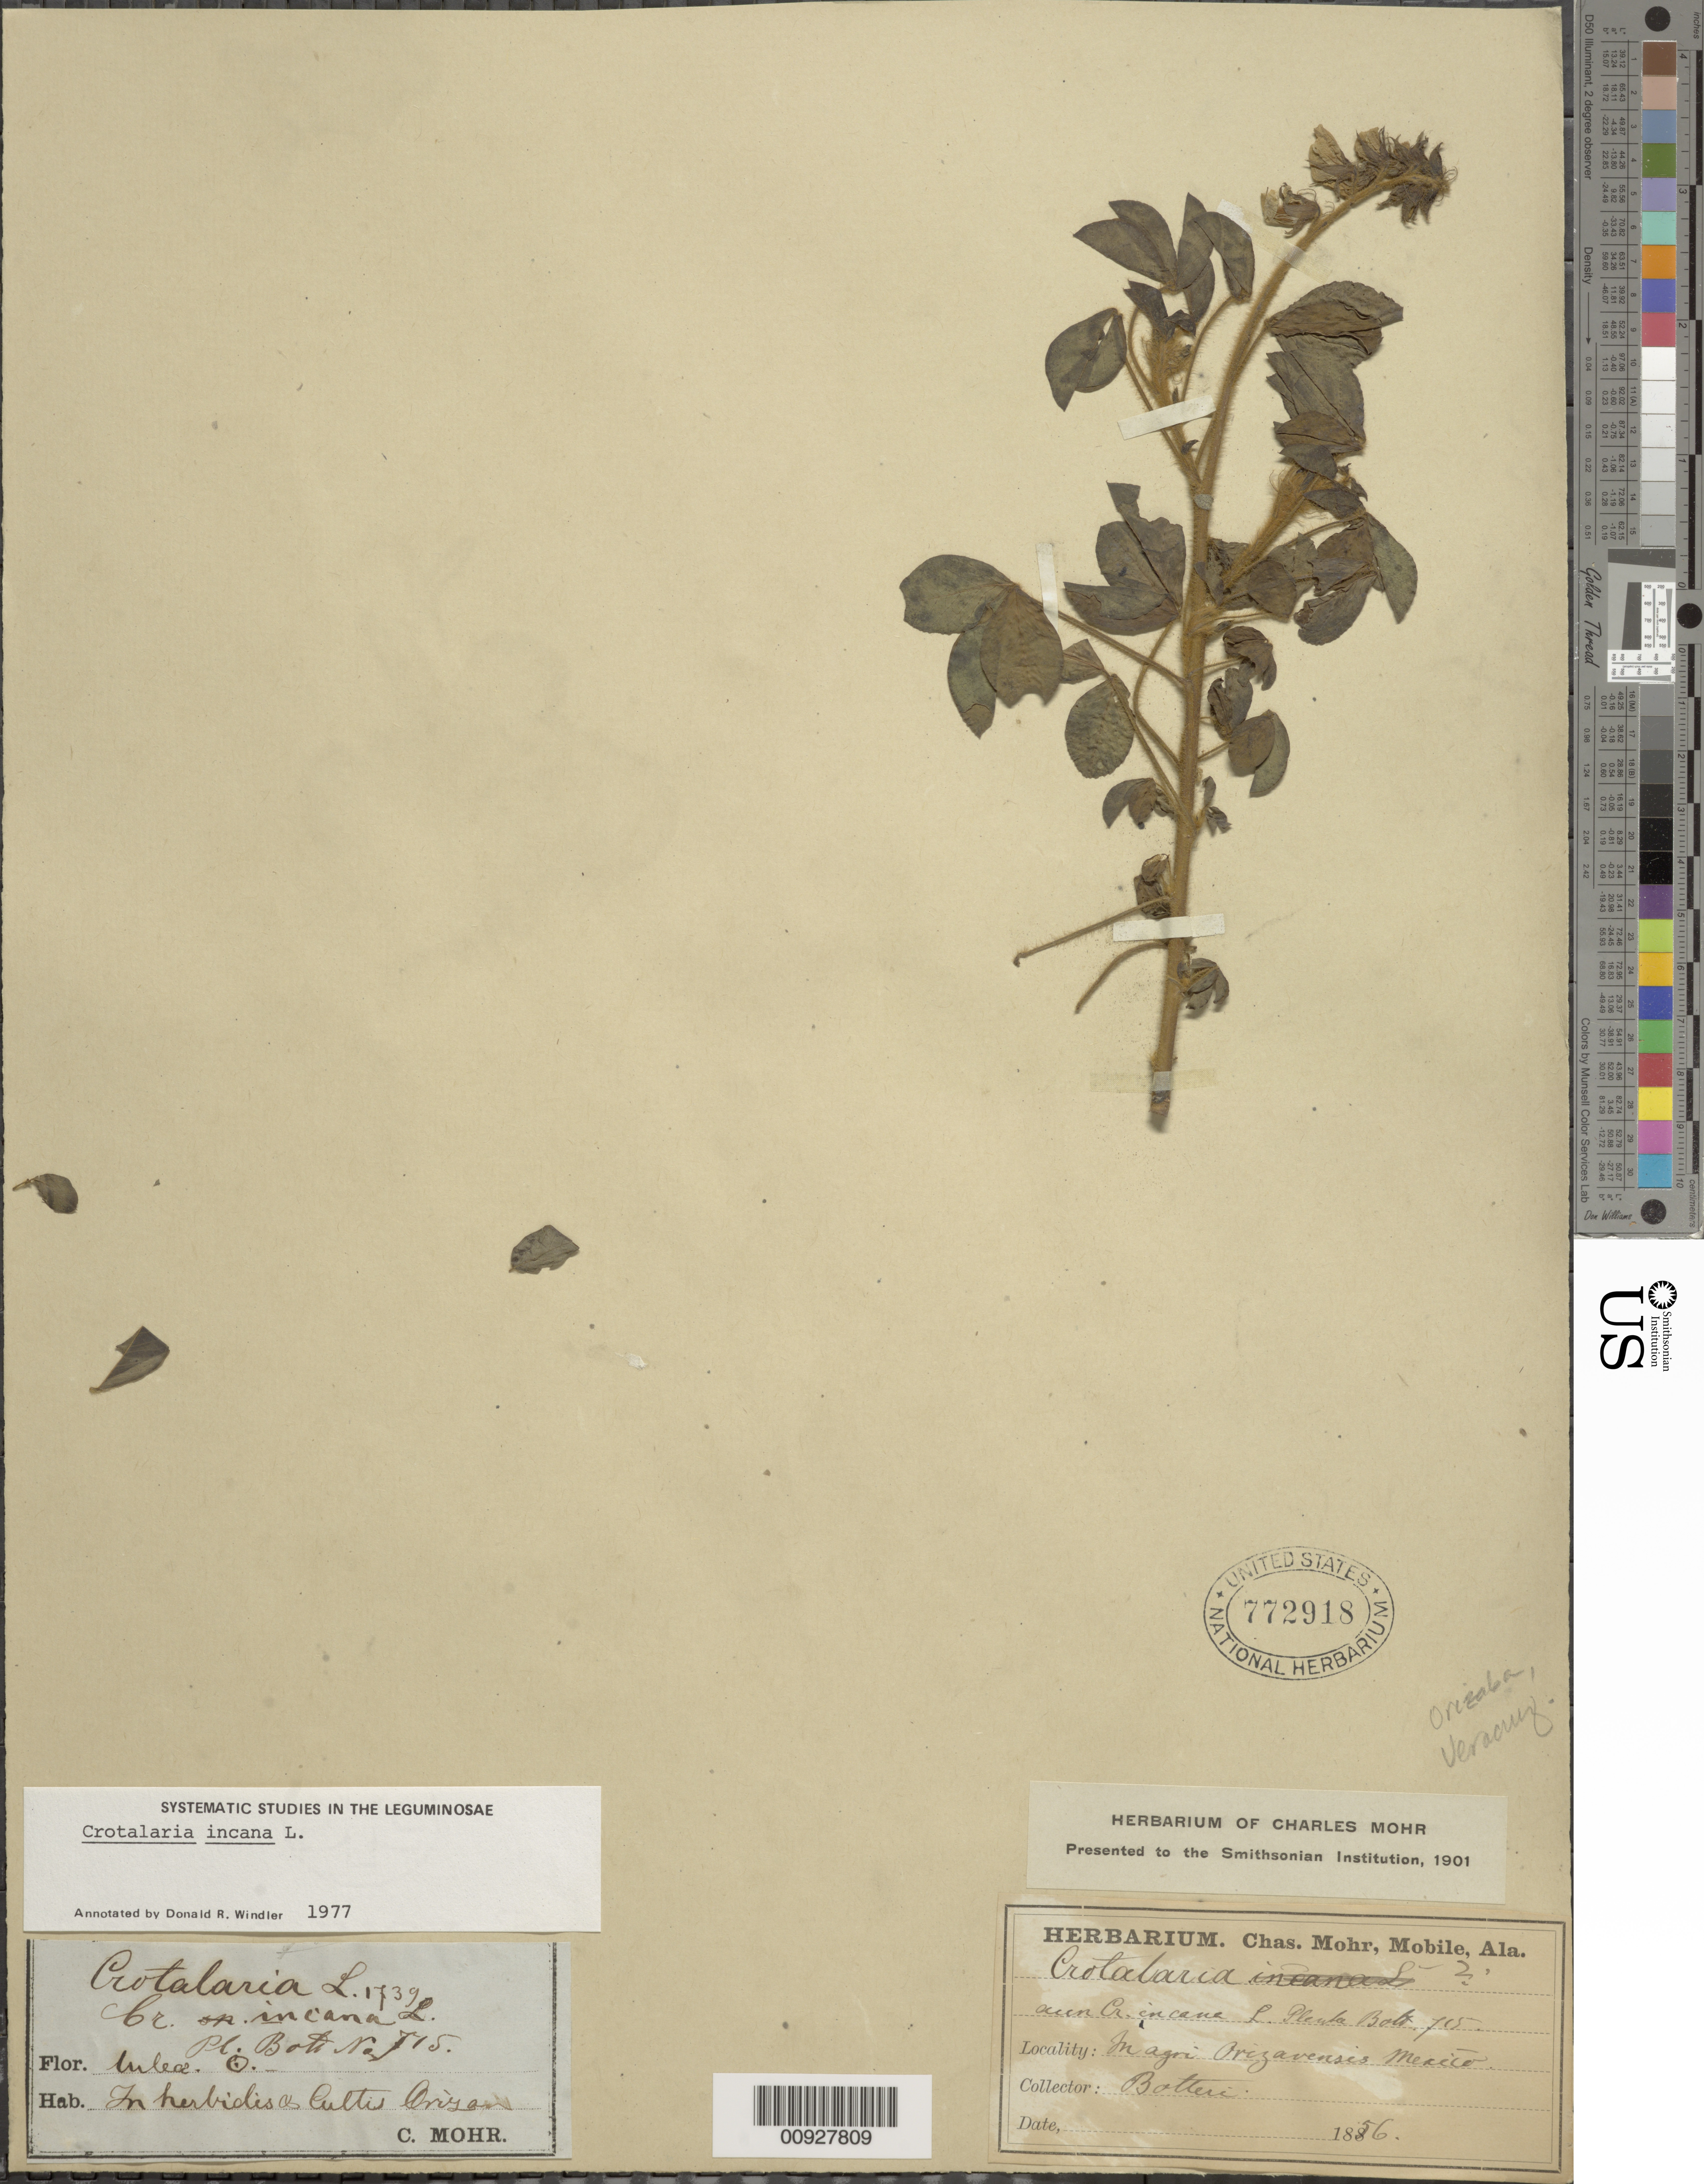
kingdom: Plantae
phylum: Tracheophyta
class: Magnoliopsida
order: Fabales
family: Fabaceae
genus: Crotalaria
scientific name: Crotalaria incana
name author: L.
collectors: M. Botteri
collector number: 715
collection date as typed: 1856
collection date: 1856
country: Mexico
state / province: Veracruz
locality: In agri Orizavensis.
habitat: In herbidis ab Cultis.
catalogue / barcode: US 772918